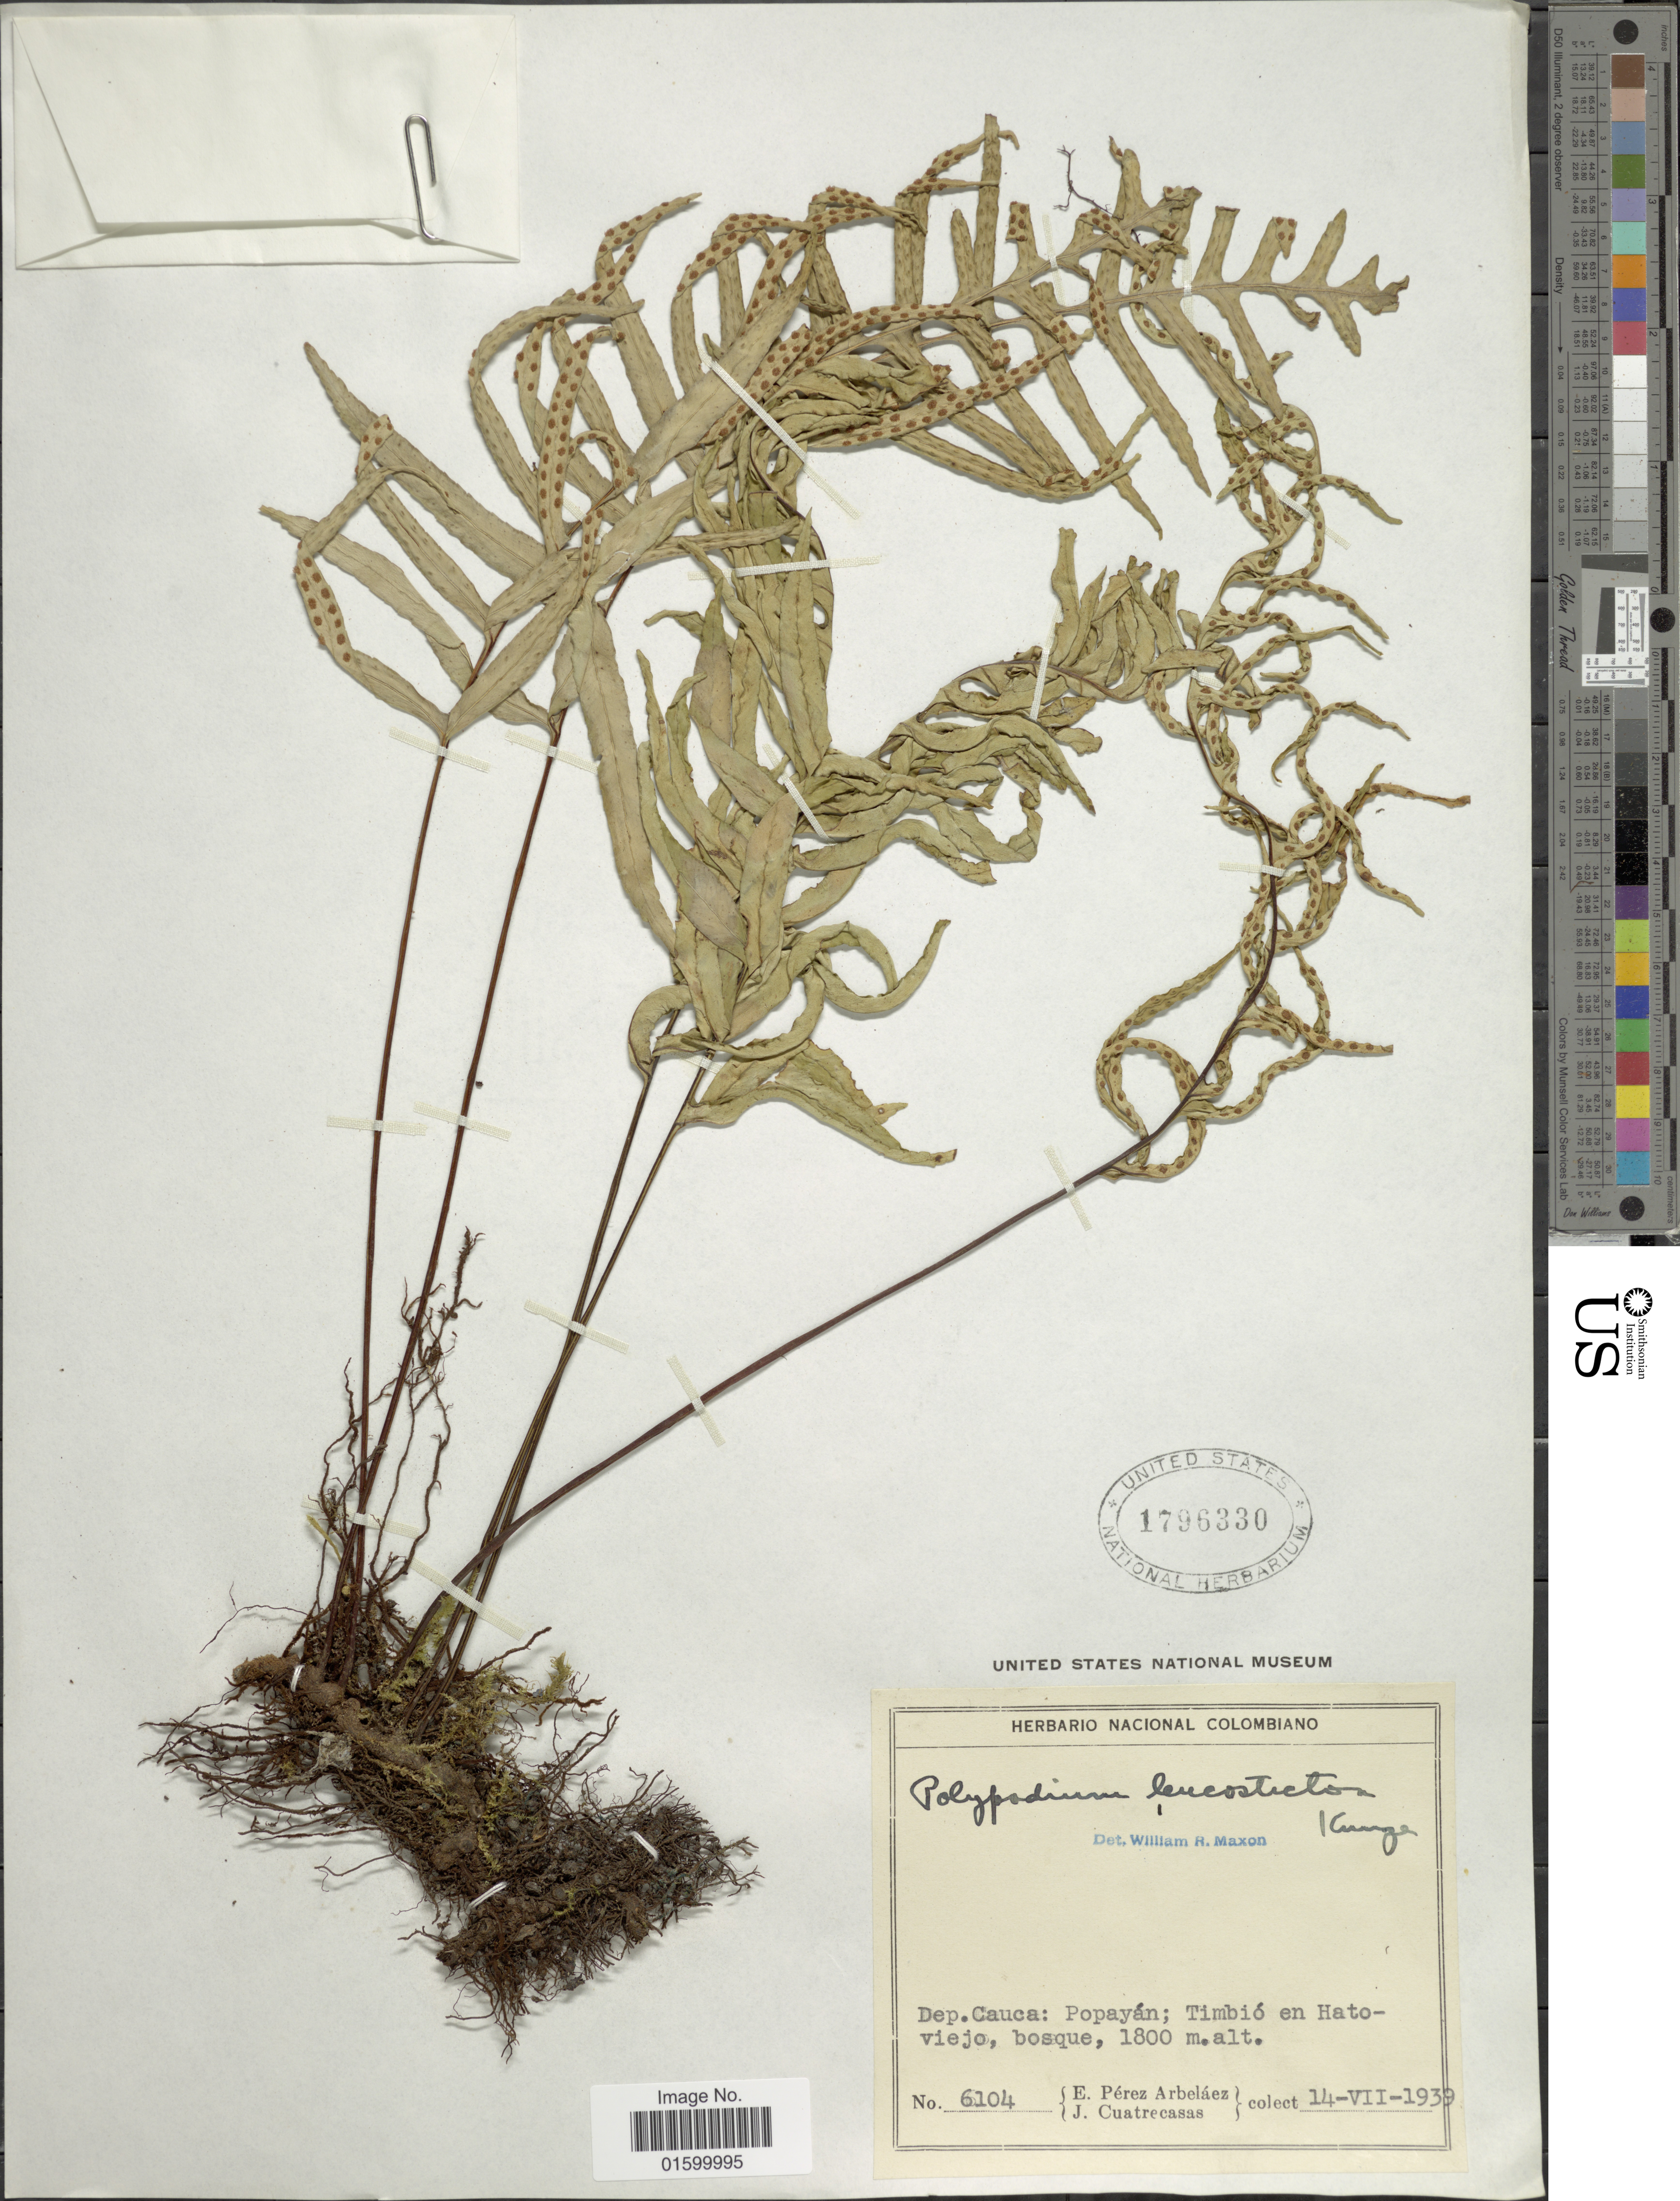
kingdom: Plantae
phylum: Tracheophyta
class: Polypodiopsida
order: Polypodiales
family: Polypodiaceae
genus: Pleopeltis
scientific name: Pleopeltis remota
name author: (Desv.) A.R. Sm.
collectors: E. Pérez Arbeláez & J. Cuatrecasas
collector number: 6104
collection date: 1939-07-14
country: Colombia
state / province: Cauca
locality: Dep. Cauca: Popayan, Timbio en Hatoviejo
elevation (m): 1800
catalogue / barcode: US 1796330